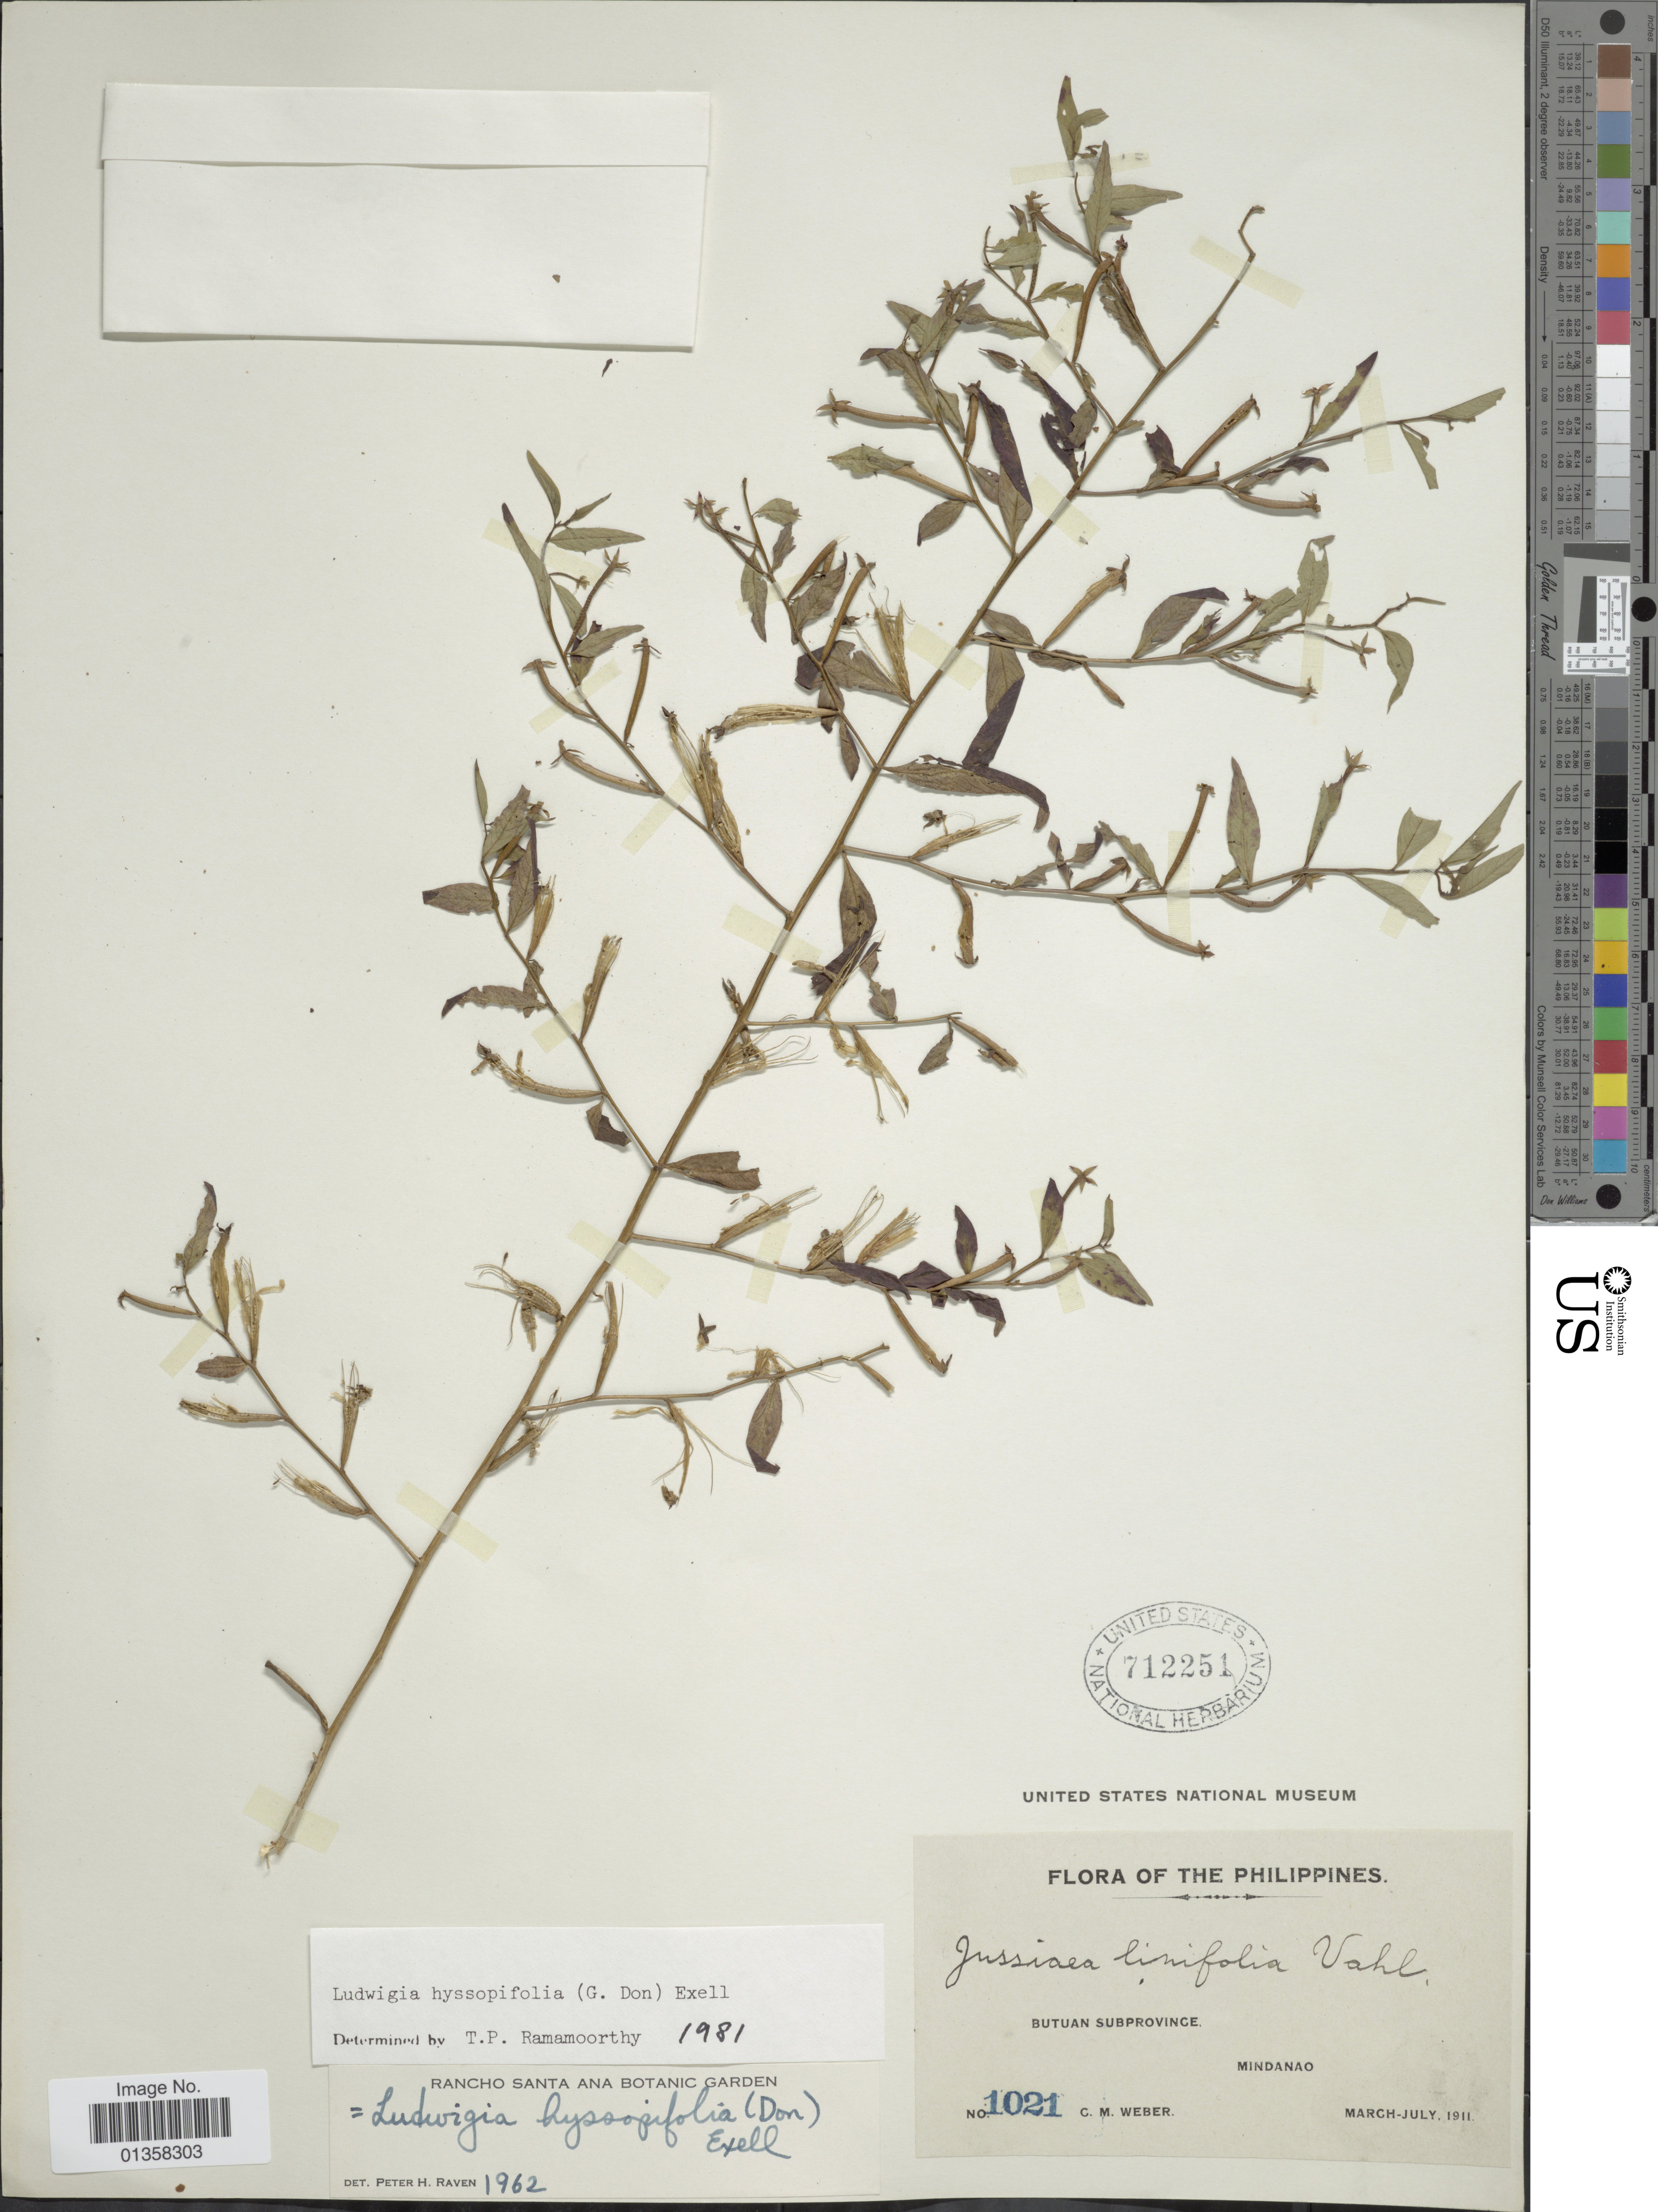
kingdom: Plantae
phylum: Tracheophyta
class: Magnoliopsida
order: Myrtales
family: Onagraceae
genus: Ludwigia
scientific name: Ludwigia hyssopifolia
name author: (G. Don) Exell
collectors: C. M. Weber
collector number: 1021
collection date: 1911-03/1911-07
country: Philippines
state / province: Caraga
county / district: Agusan del Norte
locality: Butuan Subprovince, Mindanao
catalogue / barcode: US 712251